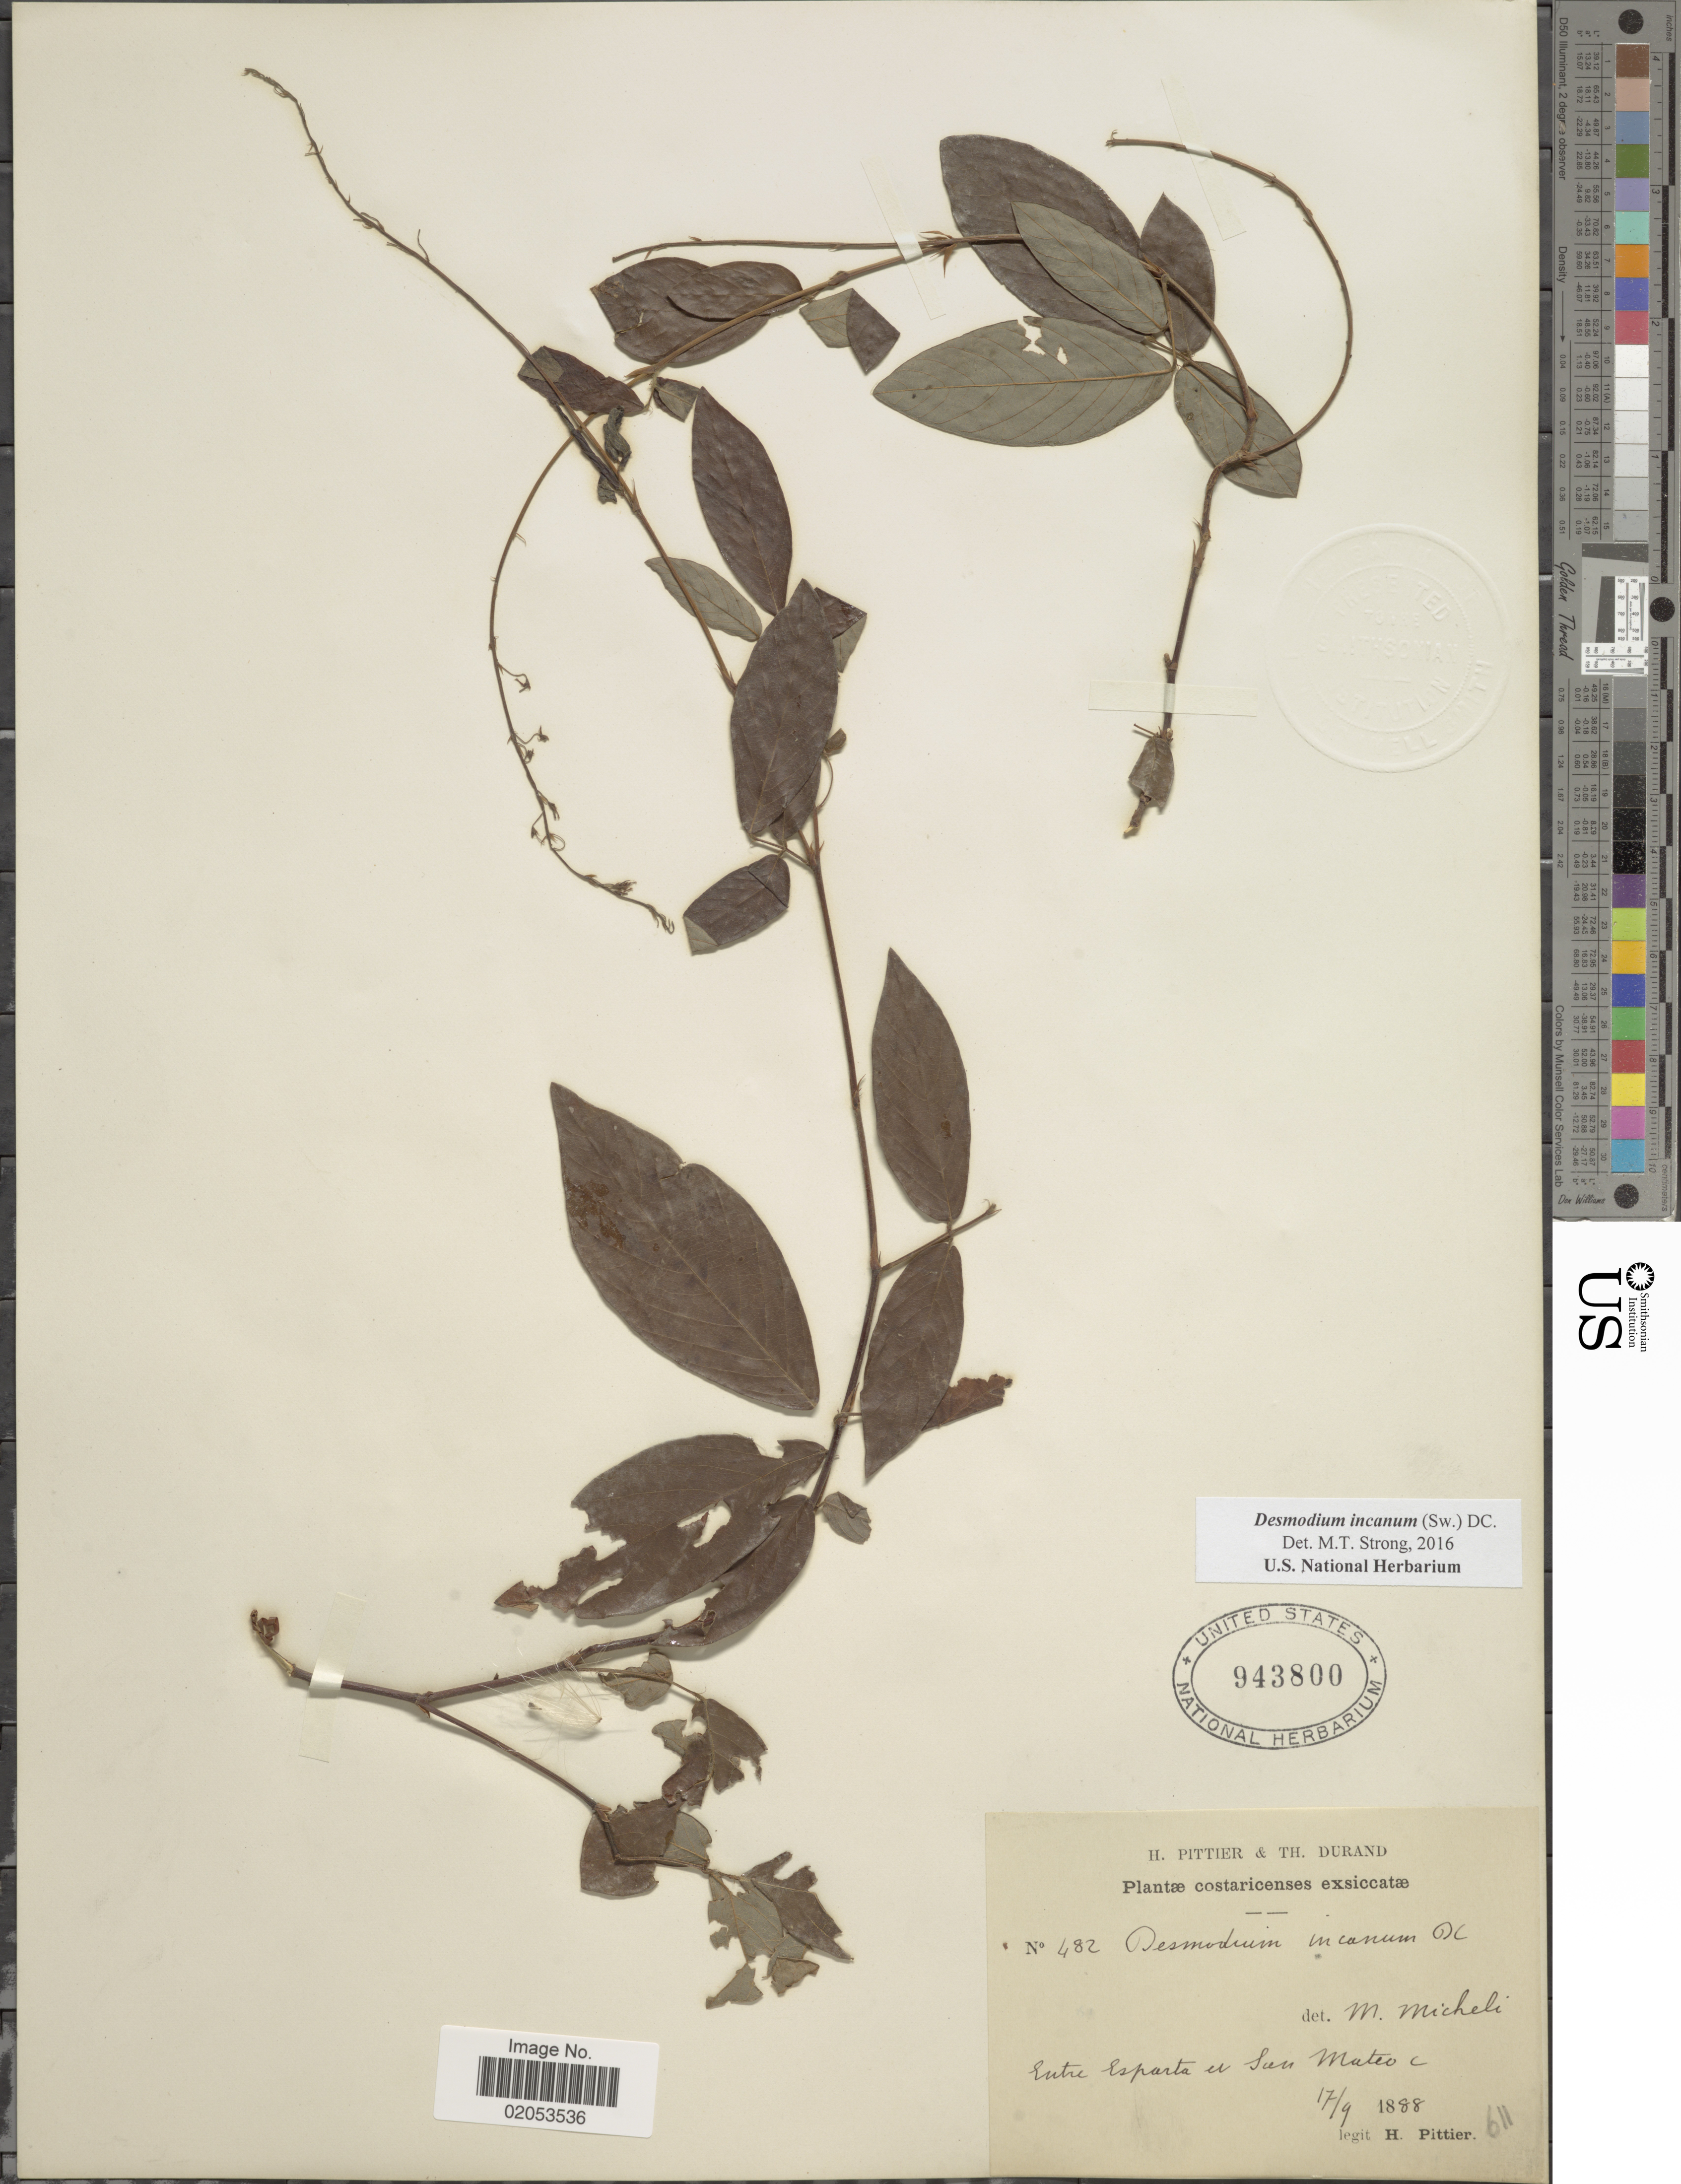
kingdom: Plantae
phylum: Tracheophyta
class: Magnoliopsida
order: Fabales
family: Fabaceae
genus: Desmodium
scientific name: Desmodium incanum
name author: (Sw.) DC.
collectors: H. F. Pittier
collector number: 482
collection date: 1888-09-17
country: Costa Rica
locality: Entre Esparta et San Mateo C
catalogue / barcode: US 943800